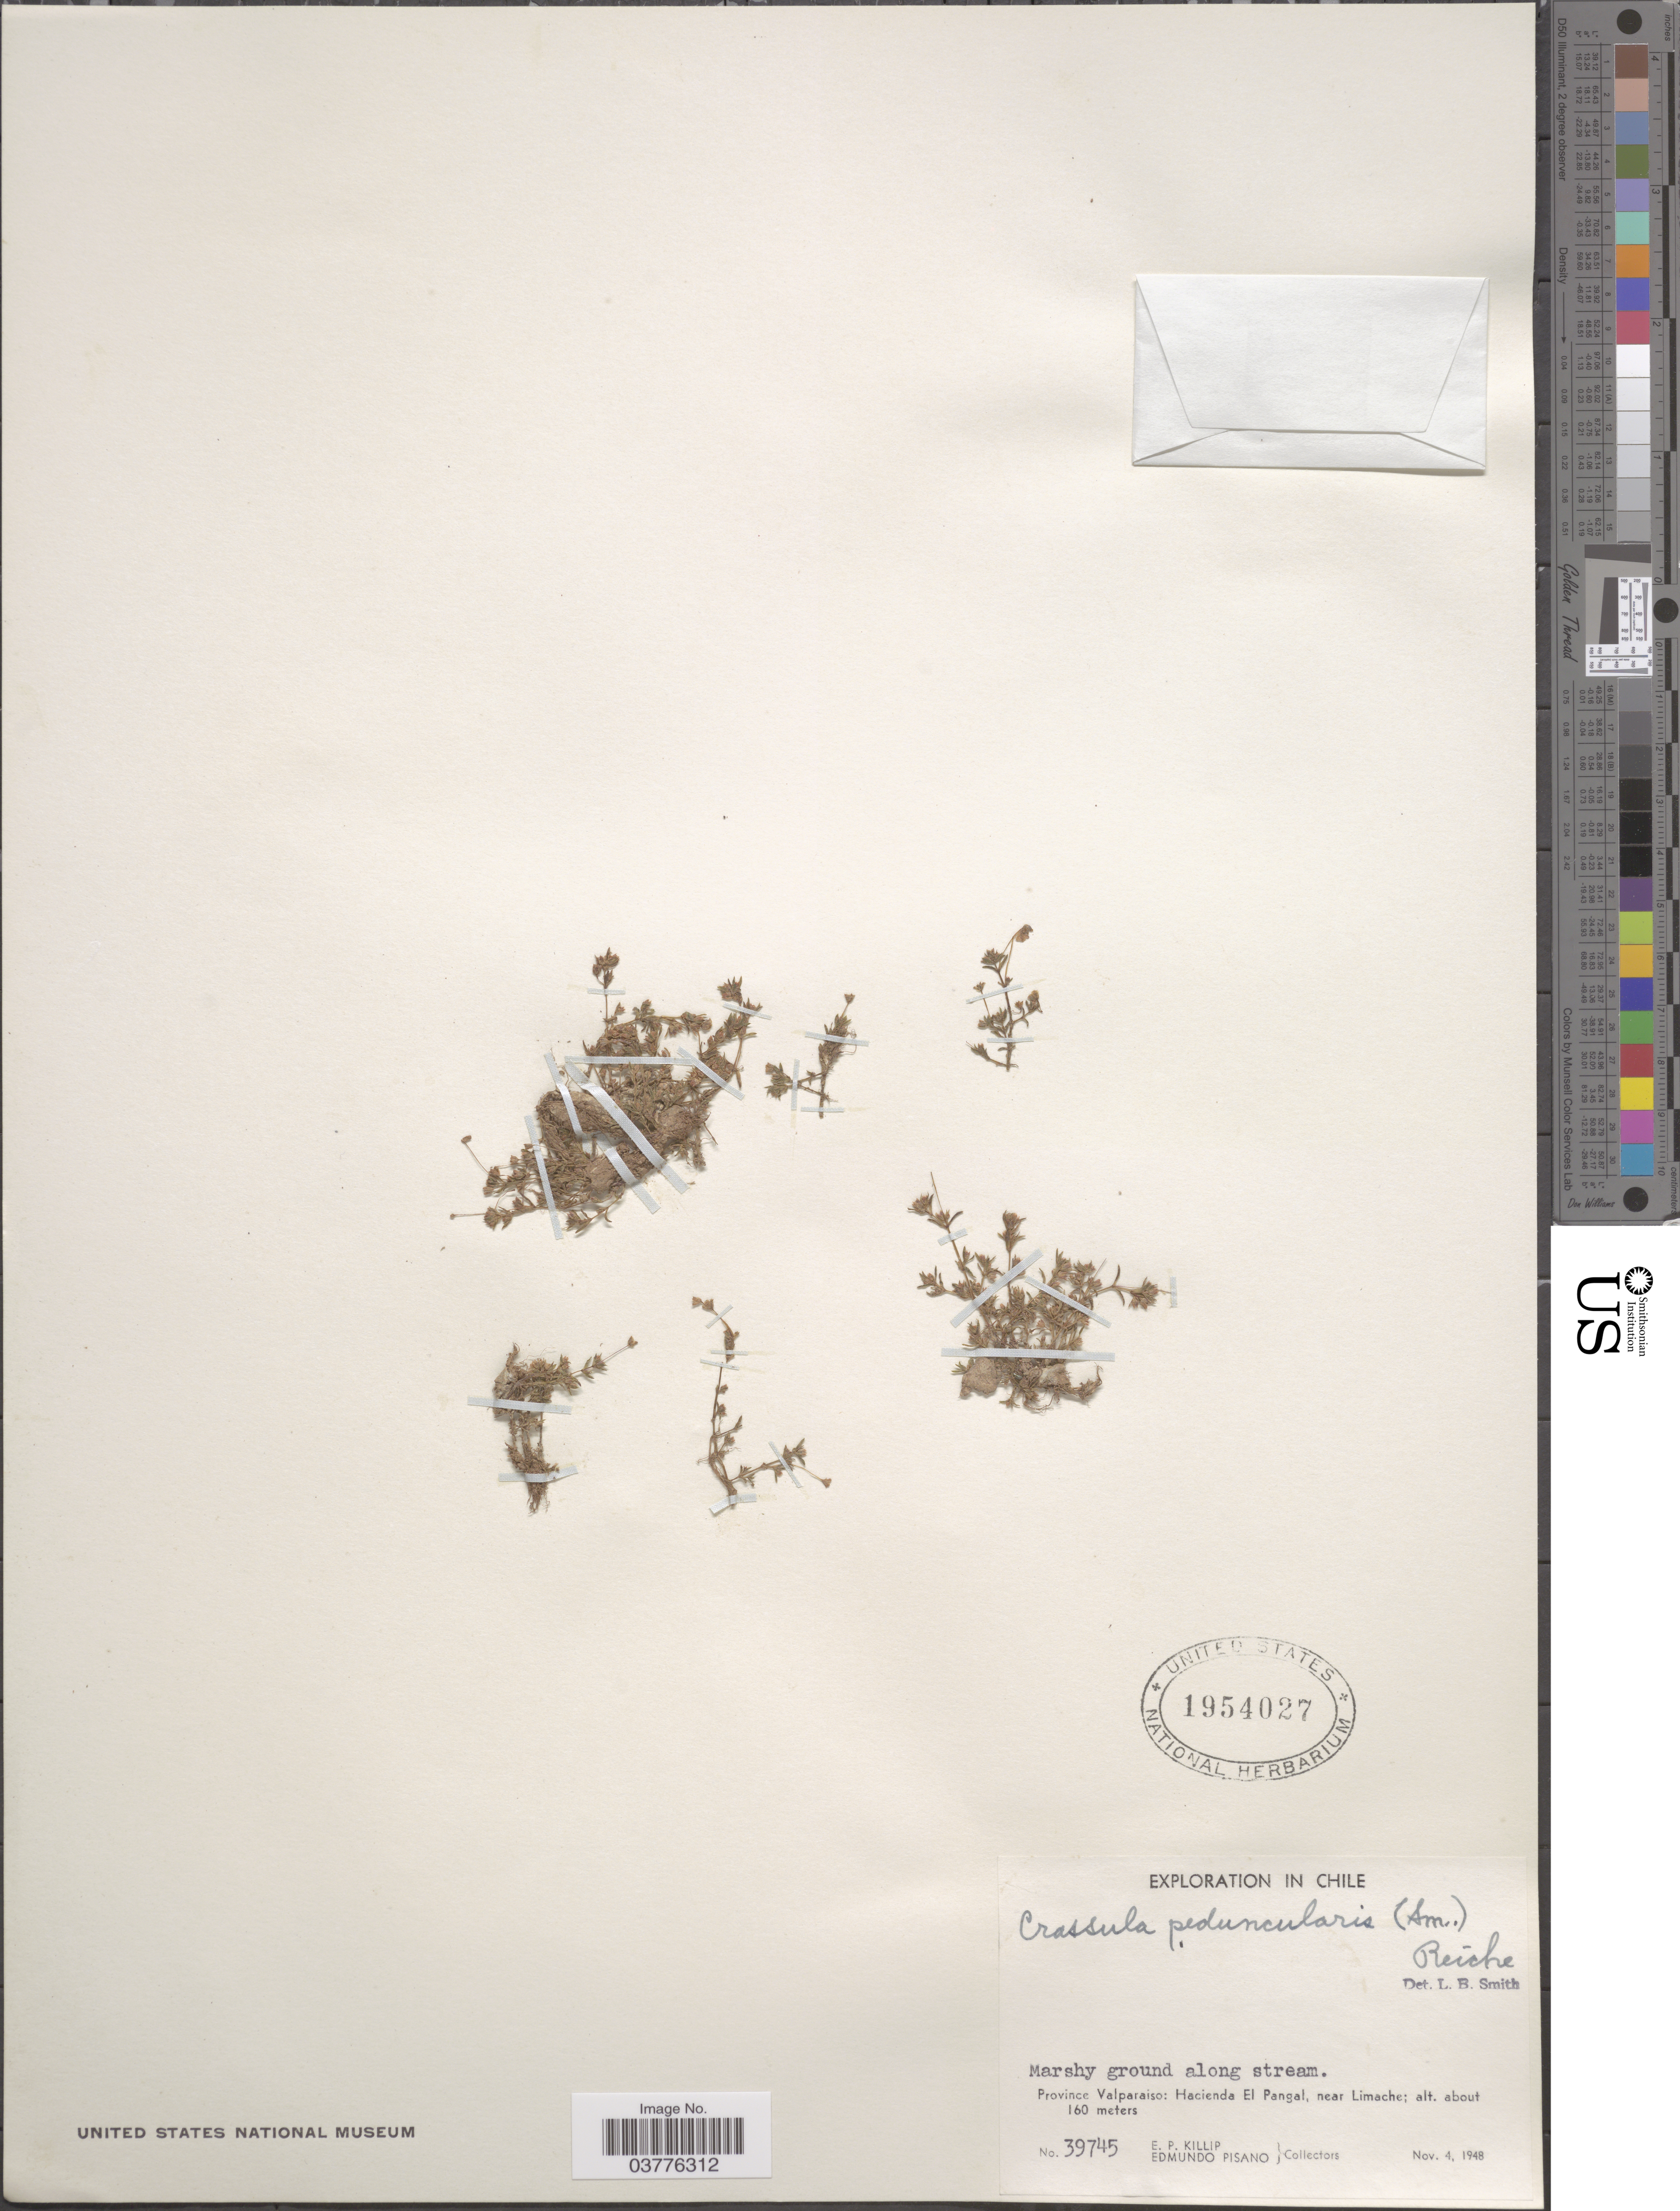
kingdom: Plantae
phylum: Tracheophyta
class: Magnoliopsida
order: Saxifragales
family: Crassulaceae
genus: Crassula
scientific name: Crassula peduncularis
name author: (Sm.) Cambess.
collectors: E. P. Killip & E. Pisano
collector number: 39745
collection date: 1948-11-04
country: Chile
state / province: Valparaíso (V)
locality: Province Valparaiso: Hacienda El Pangal, near Limache.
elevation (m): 160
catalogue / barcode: US 1954027